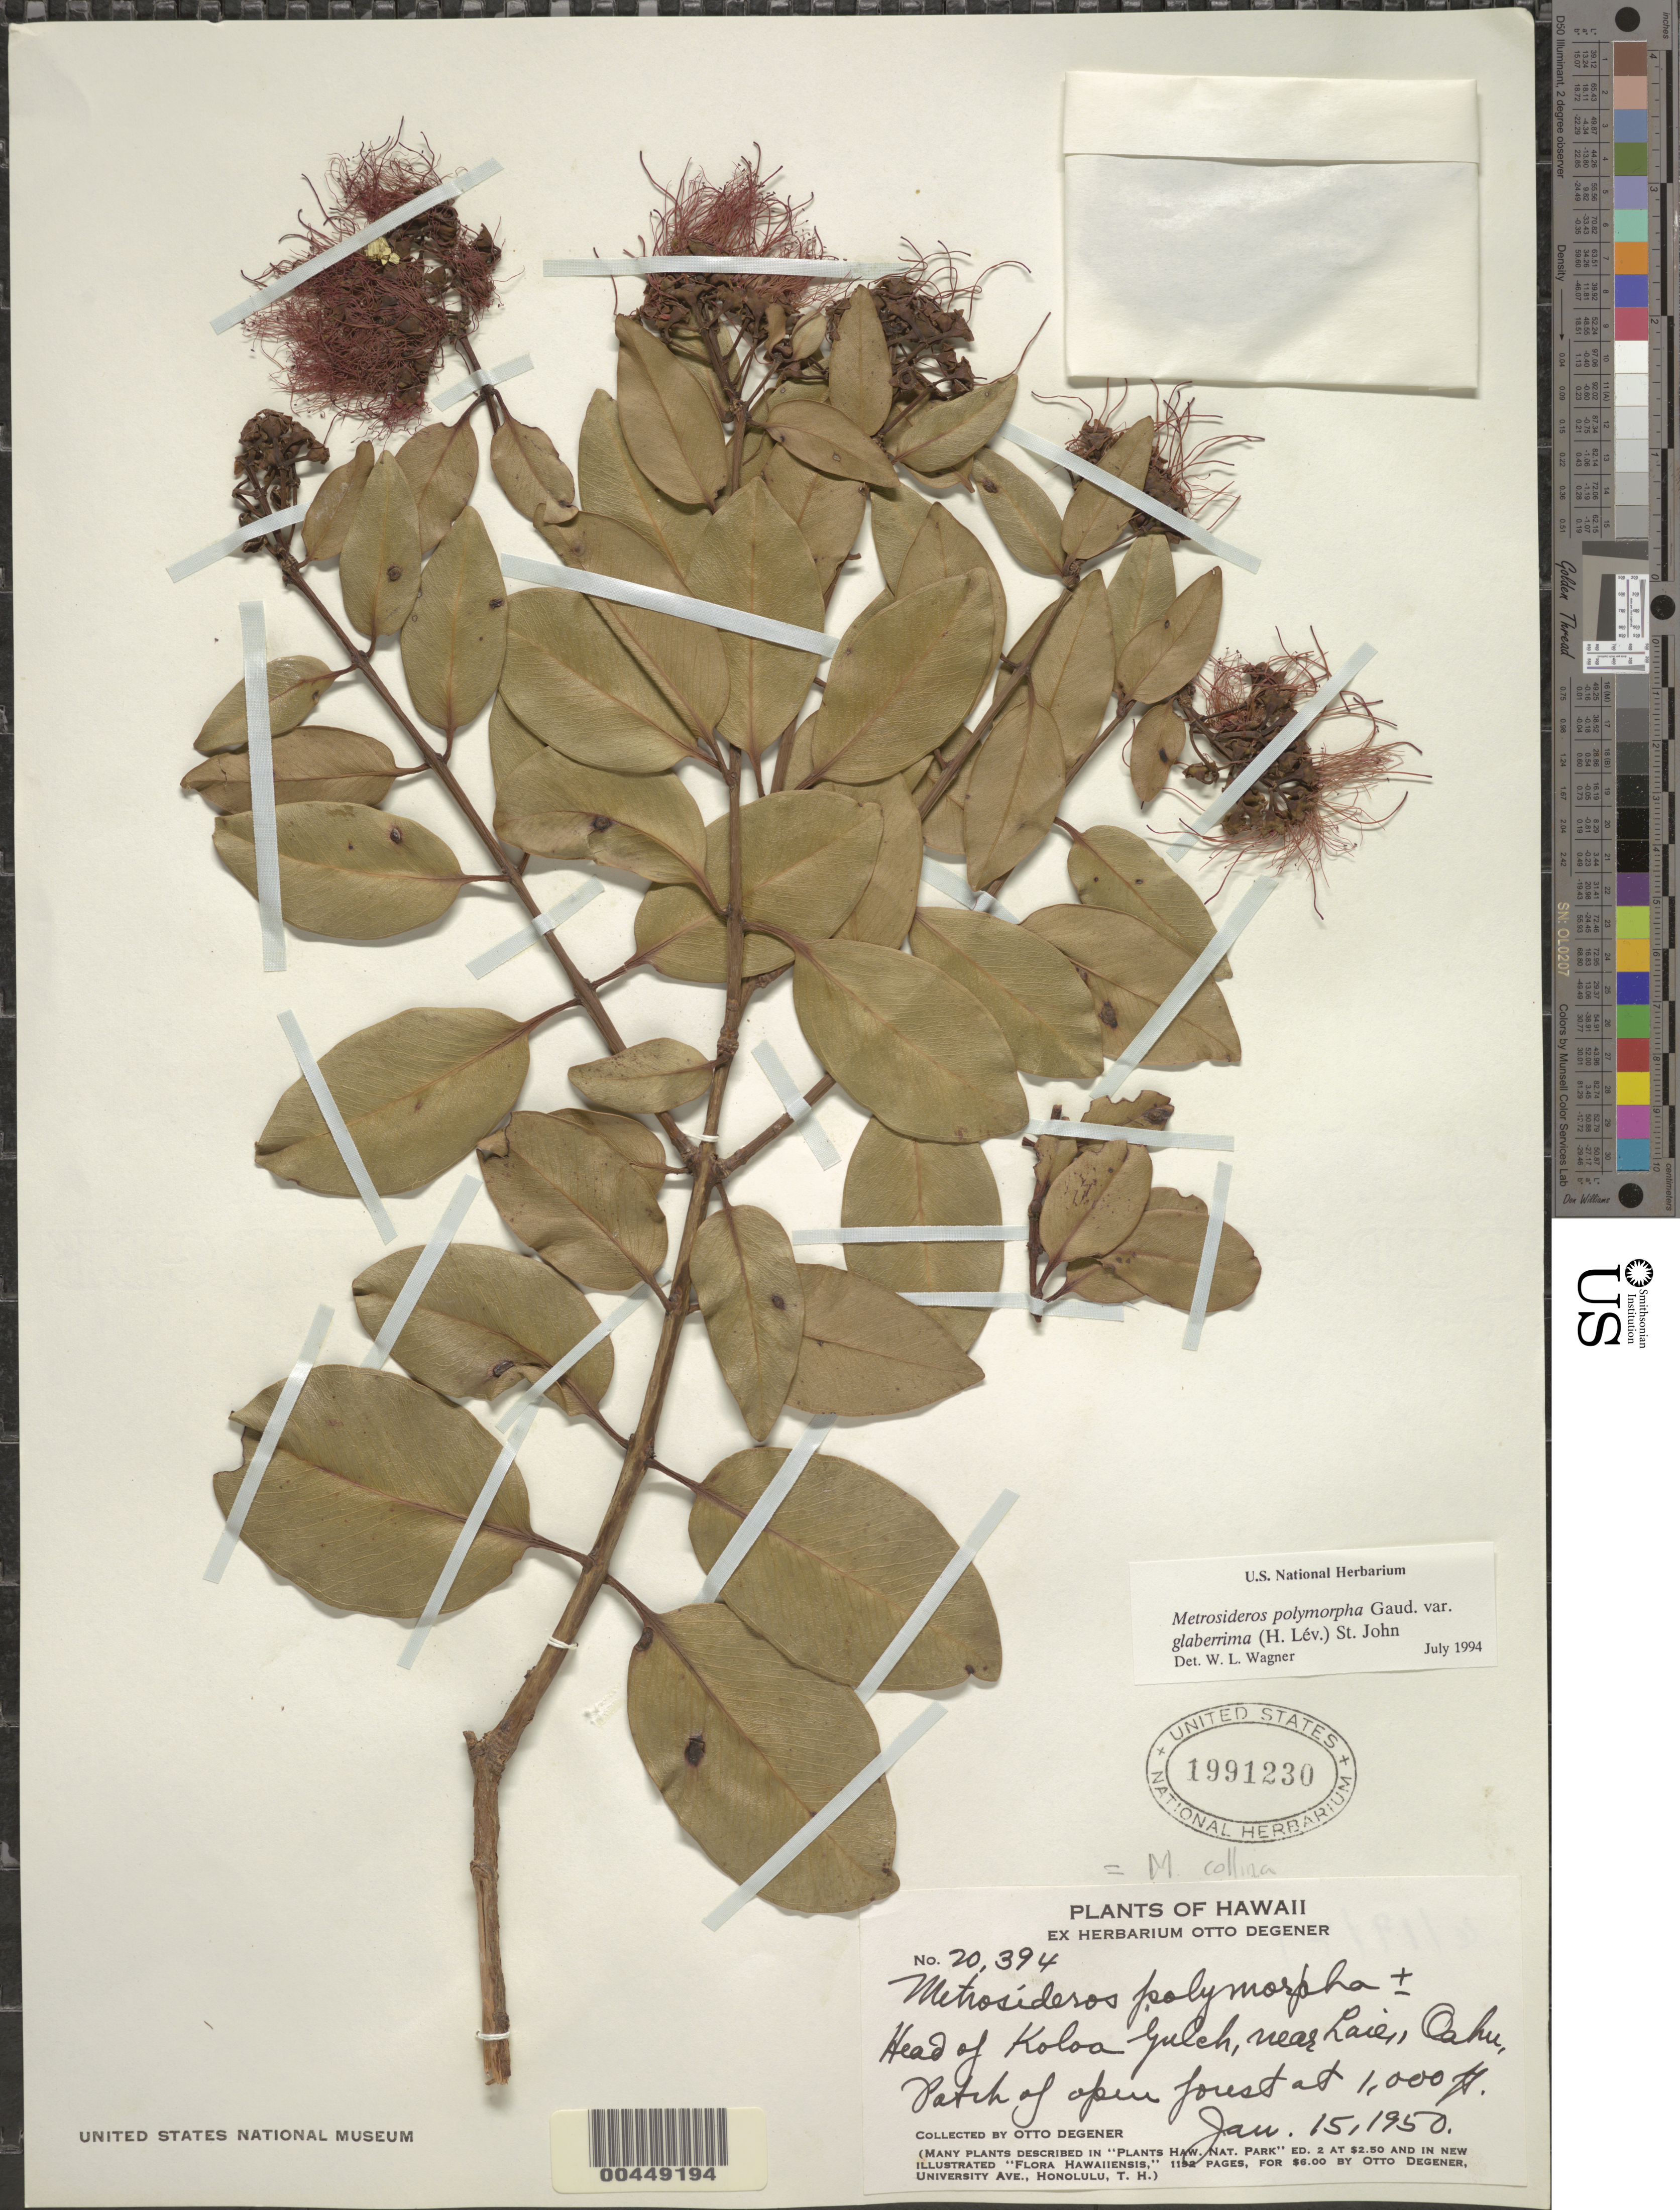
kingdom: Plantae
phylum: Tracheophyta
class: Magnoliopsida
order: Myrtales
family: Myrtaceae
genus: Metrosideros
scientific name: Metrosideros polymorpha var. glaberrima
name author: (H. Lév.) H. St. John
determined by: Wagner, W. L., (BOT), Smithsonian Institution - National Museum of Natural History (UNITED STATES)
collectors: O. Degener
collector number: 20394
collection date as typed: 15 Jan 1950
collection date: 1950-01-15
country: United States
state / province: Hawaii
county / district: Honolulu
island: Oahu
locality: Head of Koloa Gulch, near Laie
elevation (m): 305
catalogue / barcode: US 1991230